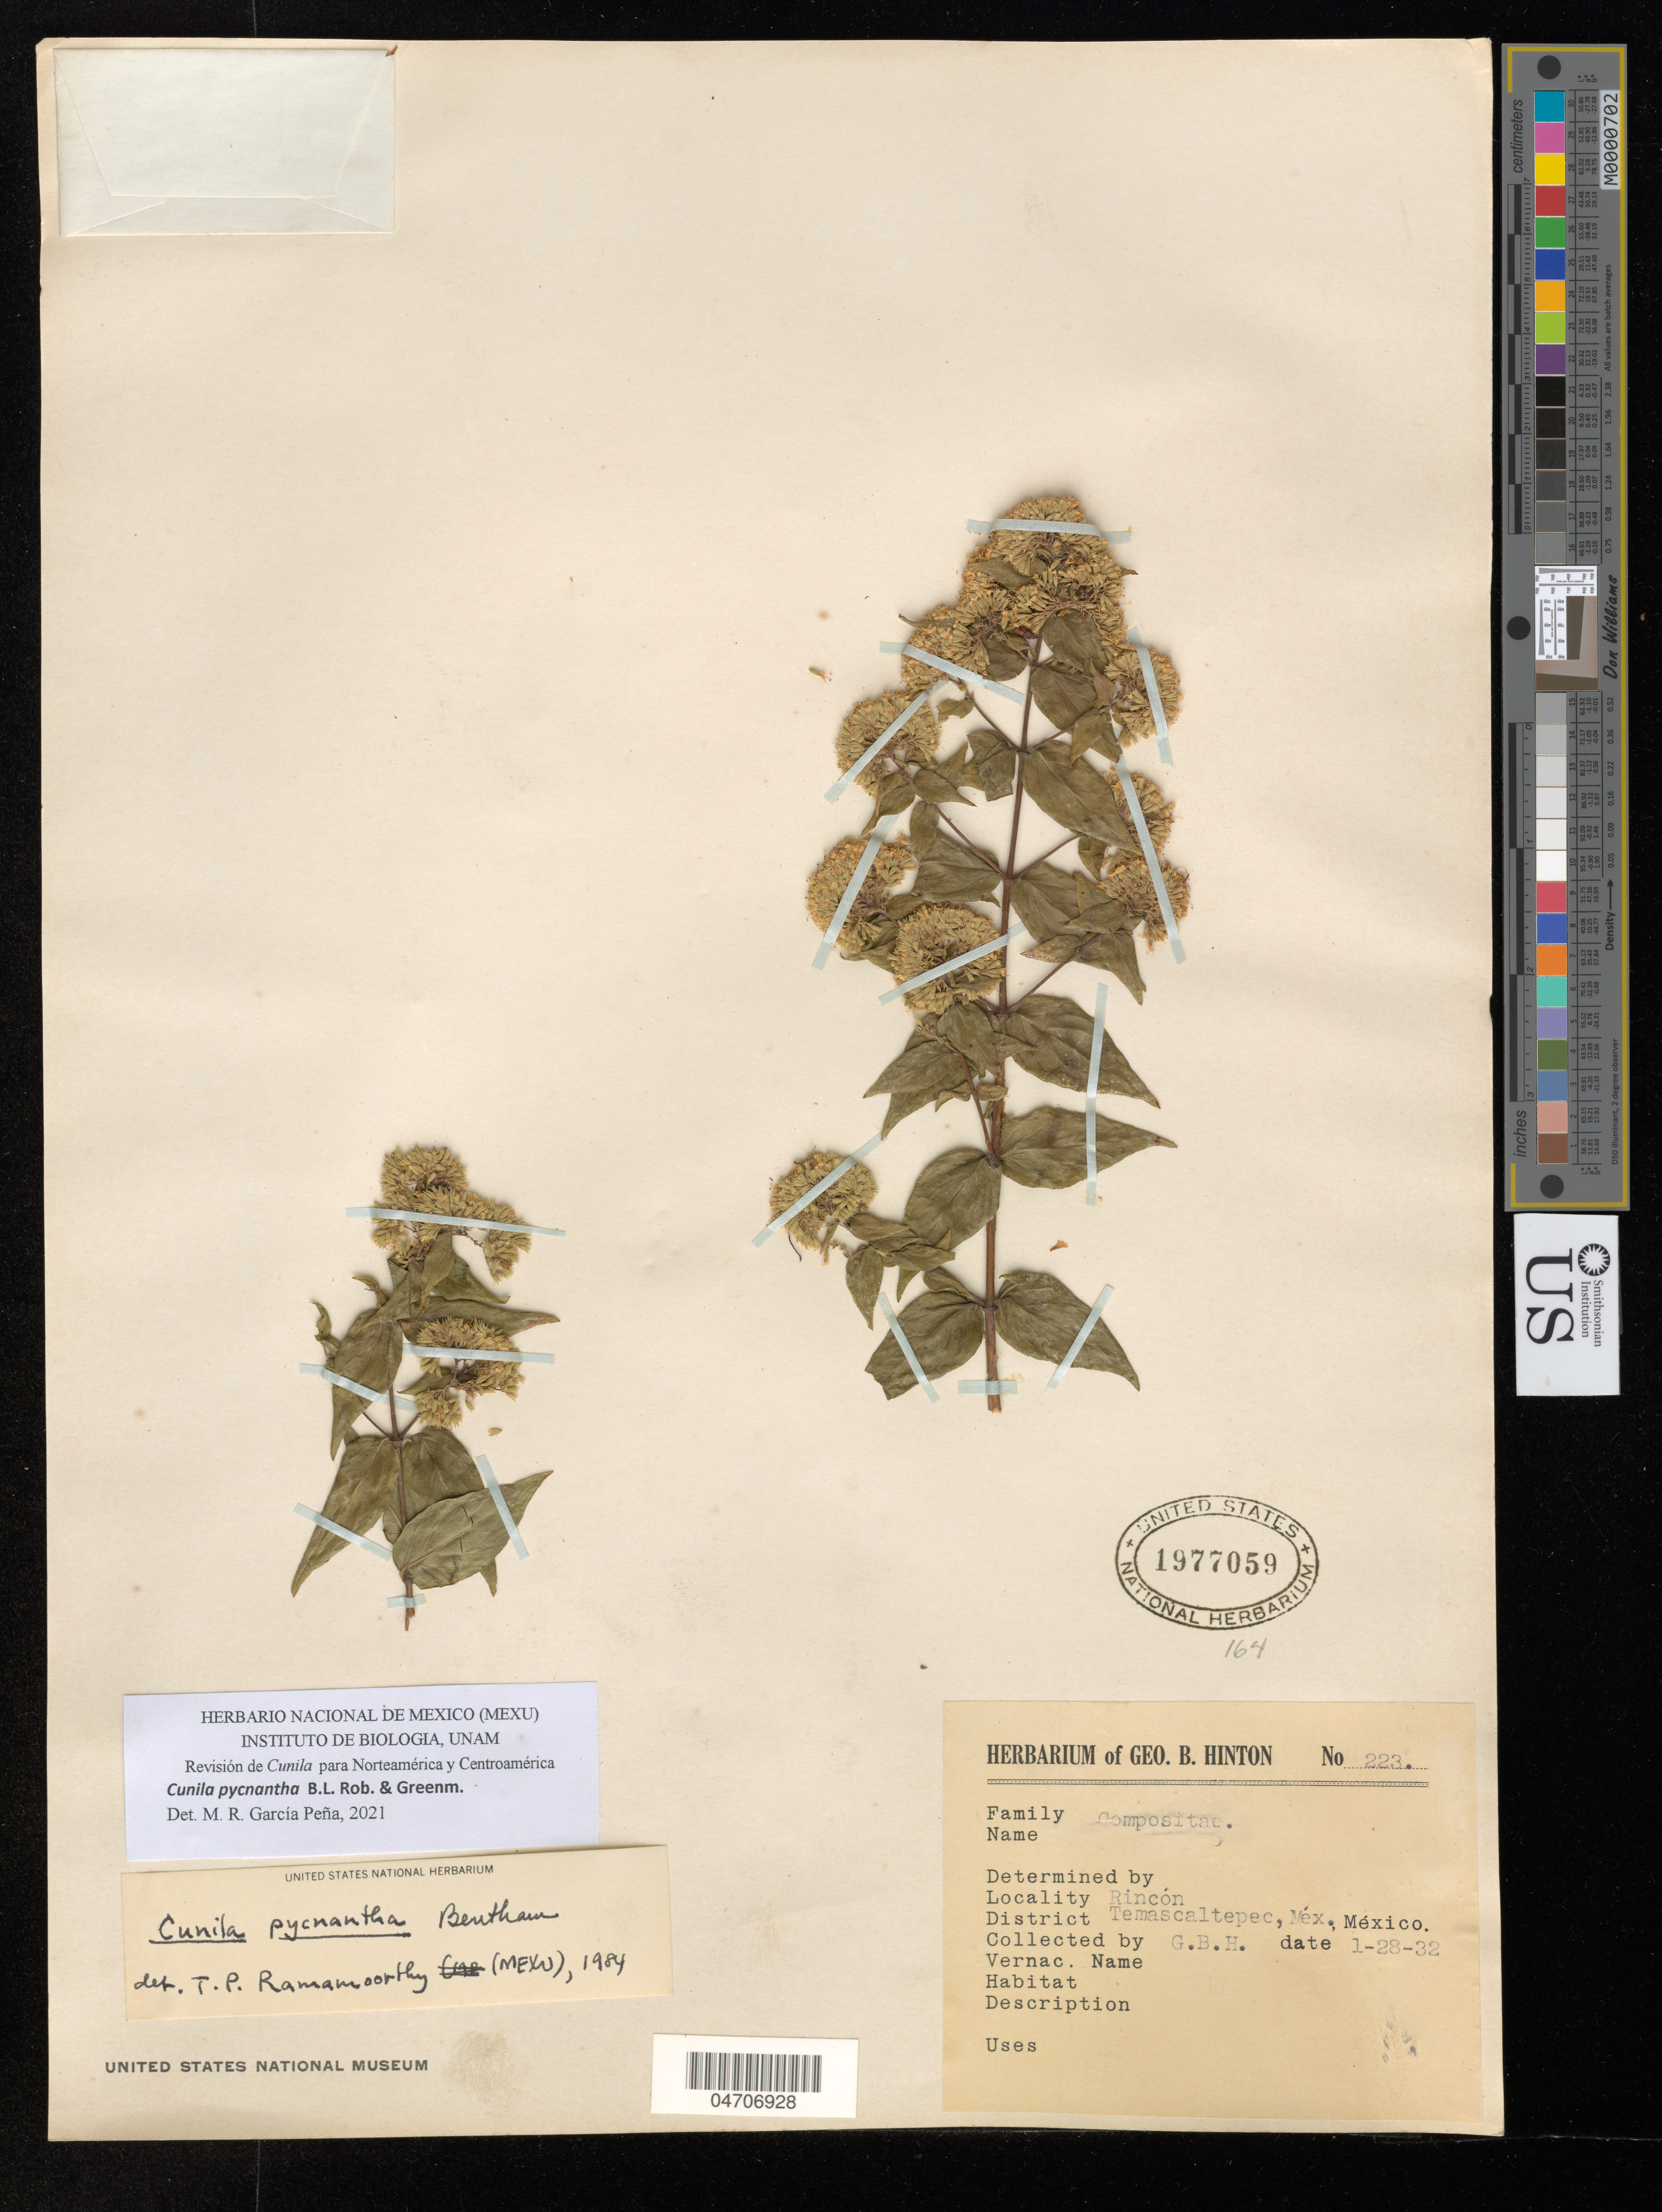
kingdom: Plantae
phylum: Tracheophyta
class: Magnoliopsida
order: Lamiales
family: Lamiaceae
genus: Cunila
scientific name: Cunila pycnantha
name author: B.L. Rob. & Greenm.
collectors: G. B. Hinton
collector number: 223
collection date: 1932-01-28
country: Mexico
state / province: México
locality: Rincón. District Temascaltepec.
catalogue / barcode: US 1977059